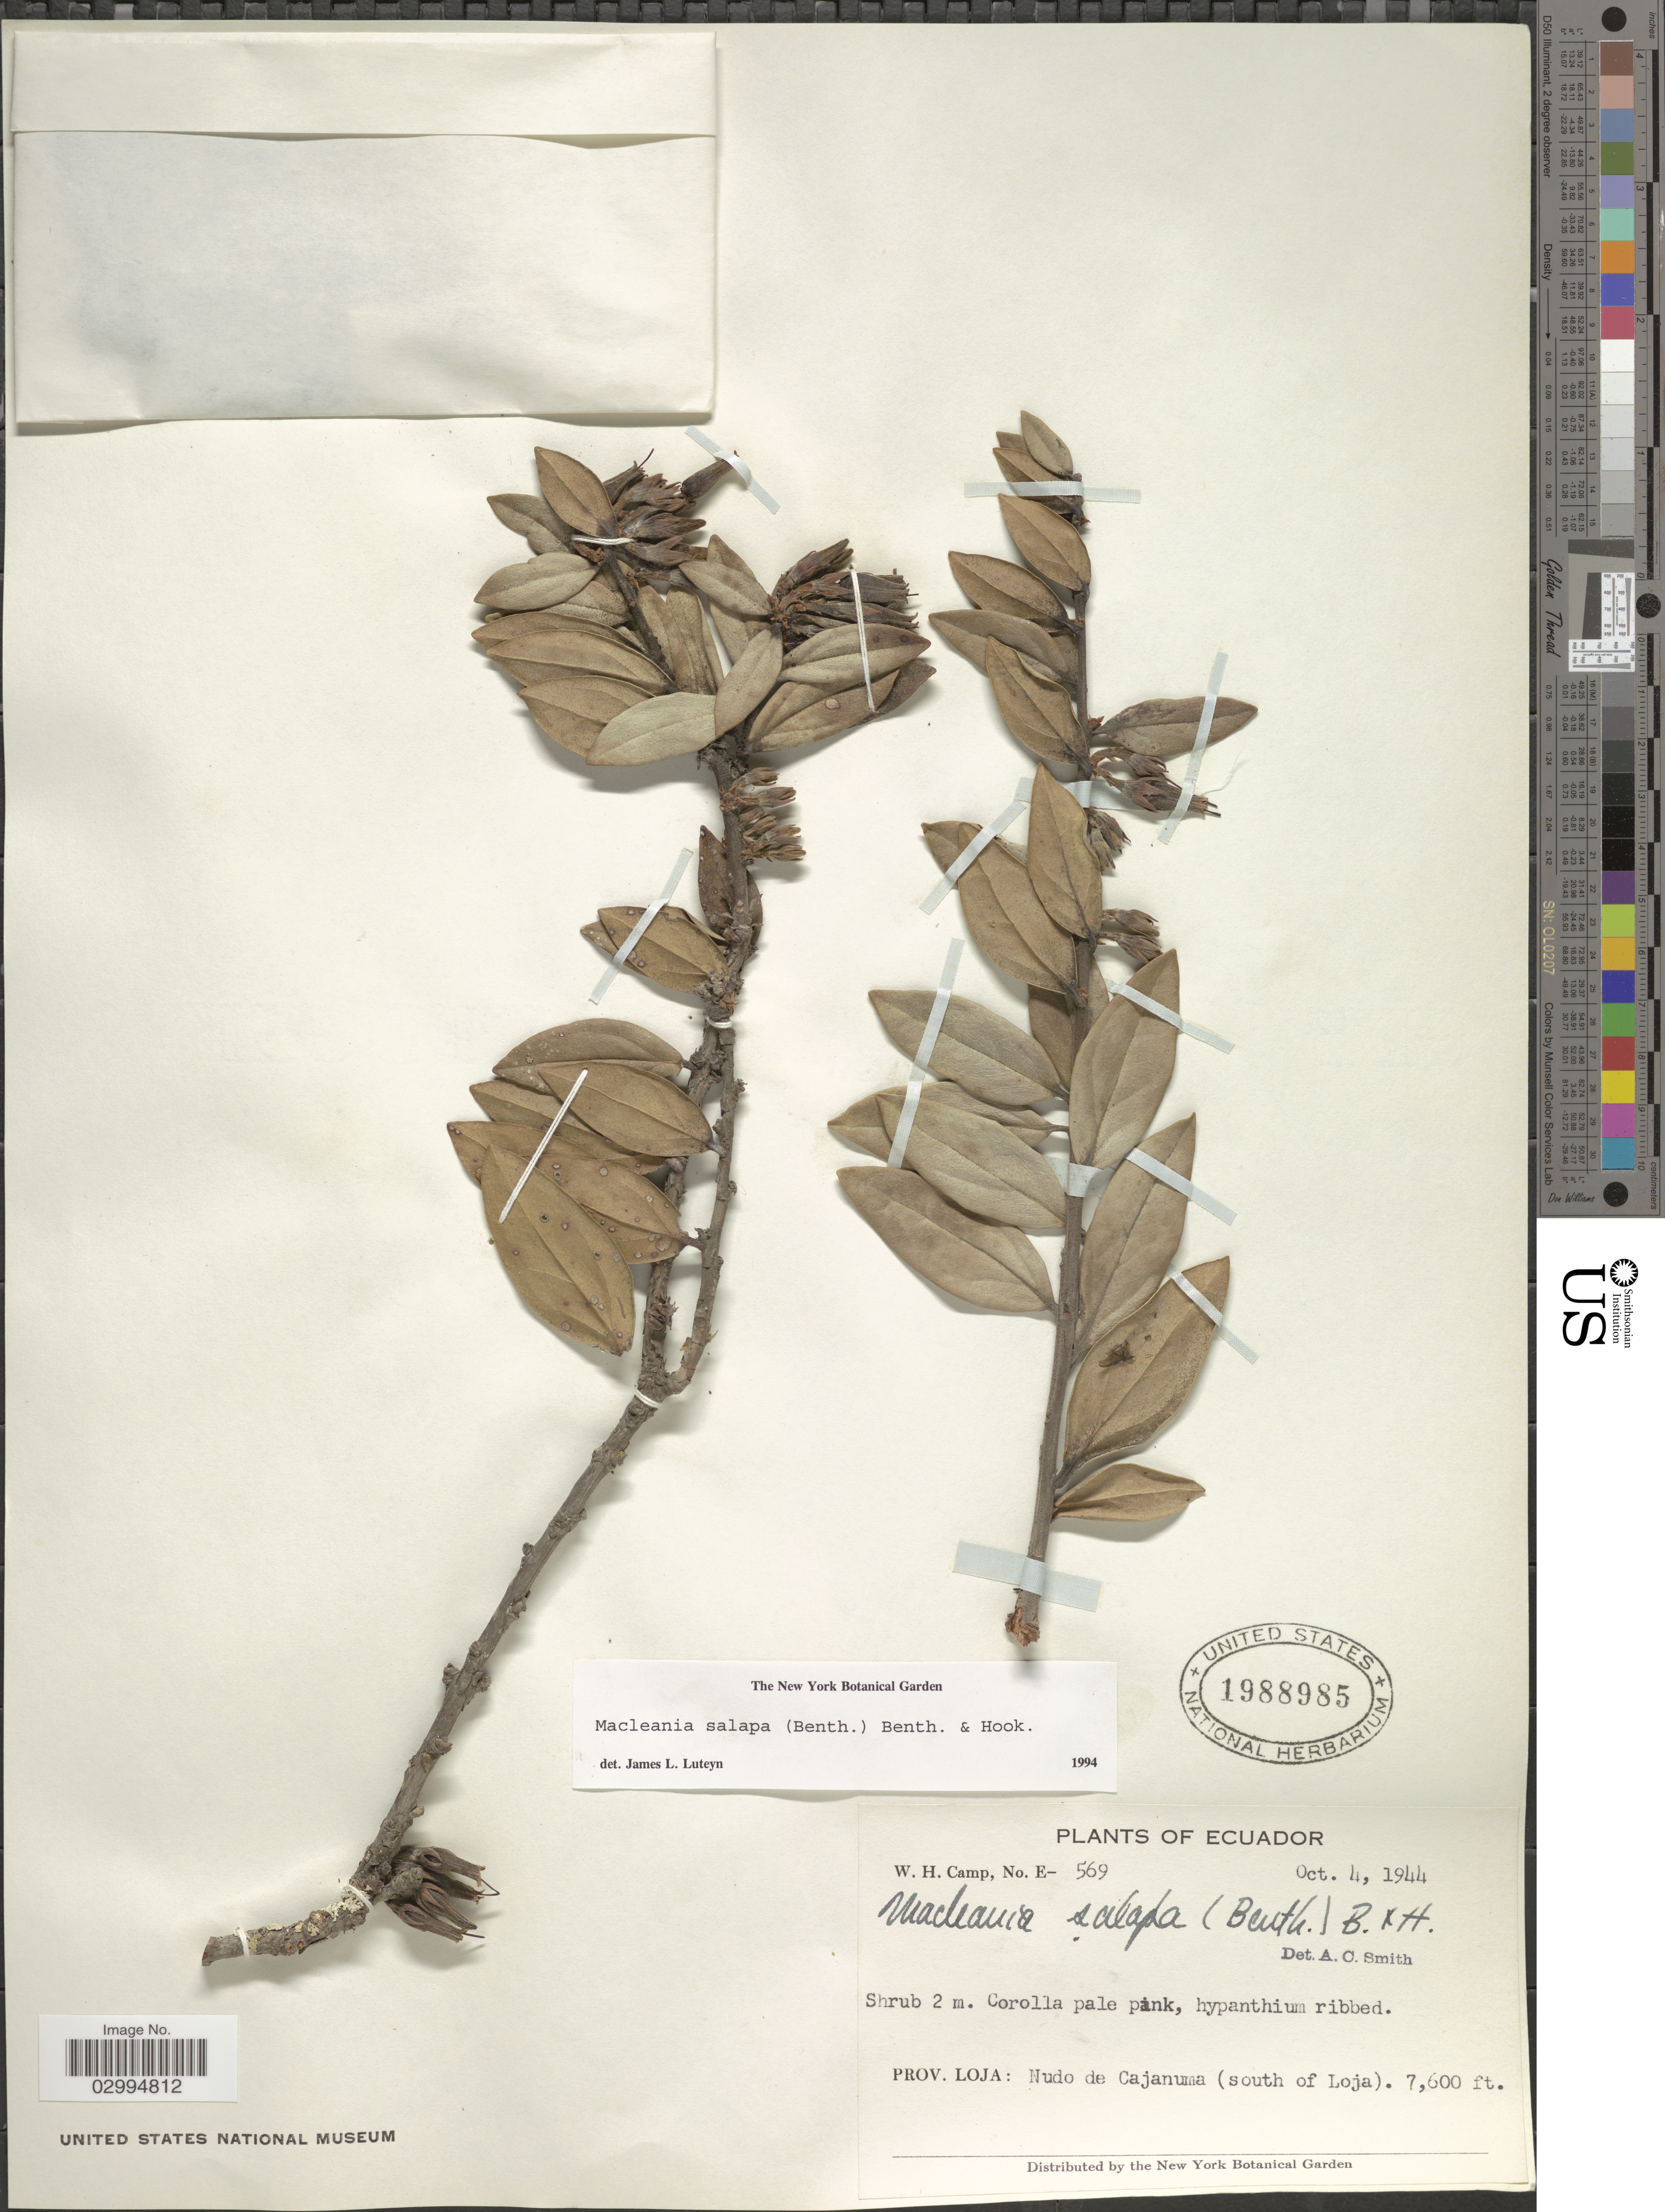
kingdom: Plantae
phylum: Tracheophyta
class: Magnoliopsida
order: Ericales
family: Ericaceae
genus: Macleania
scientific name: Macleania salapa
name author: (Benth.) Benth. & Hook. f. ex Drake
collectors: W. H. Camp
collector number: E-569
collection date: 1944-10-04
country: Ecuador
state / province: Loja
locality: Nudo de Cajanuma (south of Loja).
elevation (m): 2316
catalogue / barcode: US 1988985